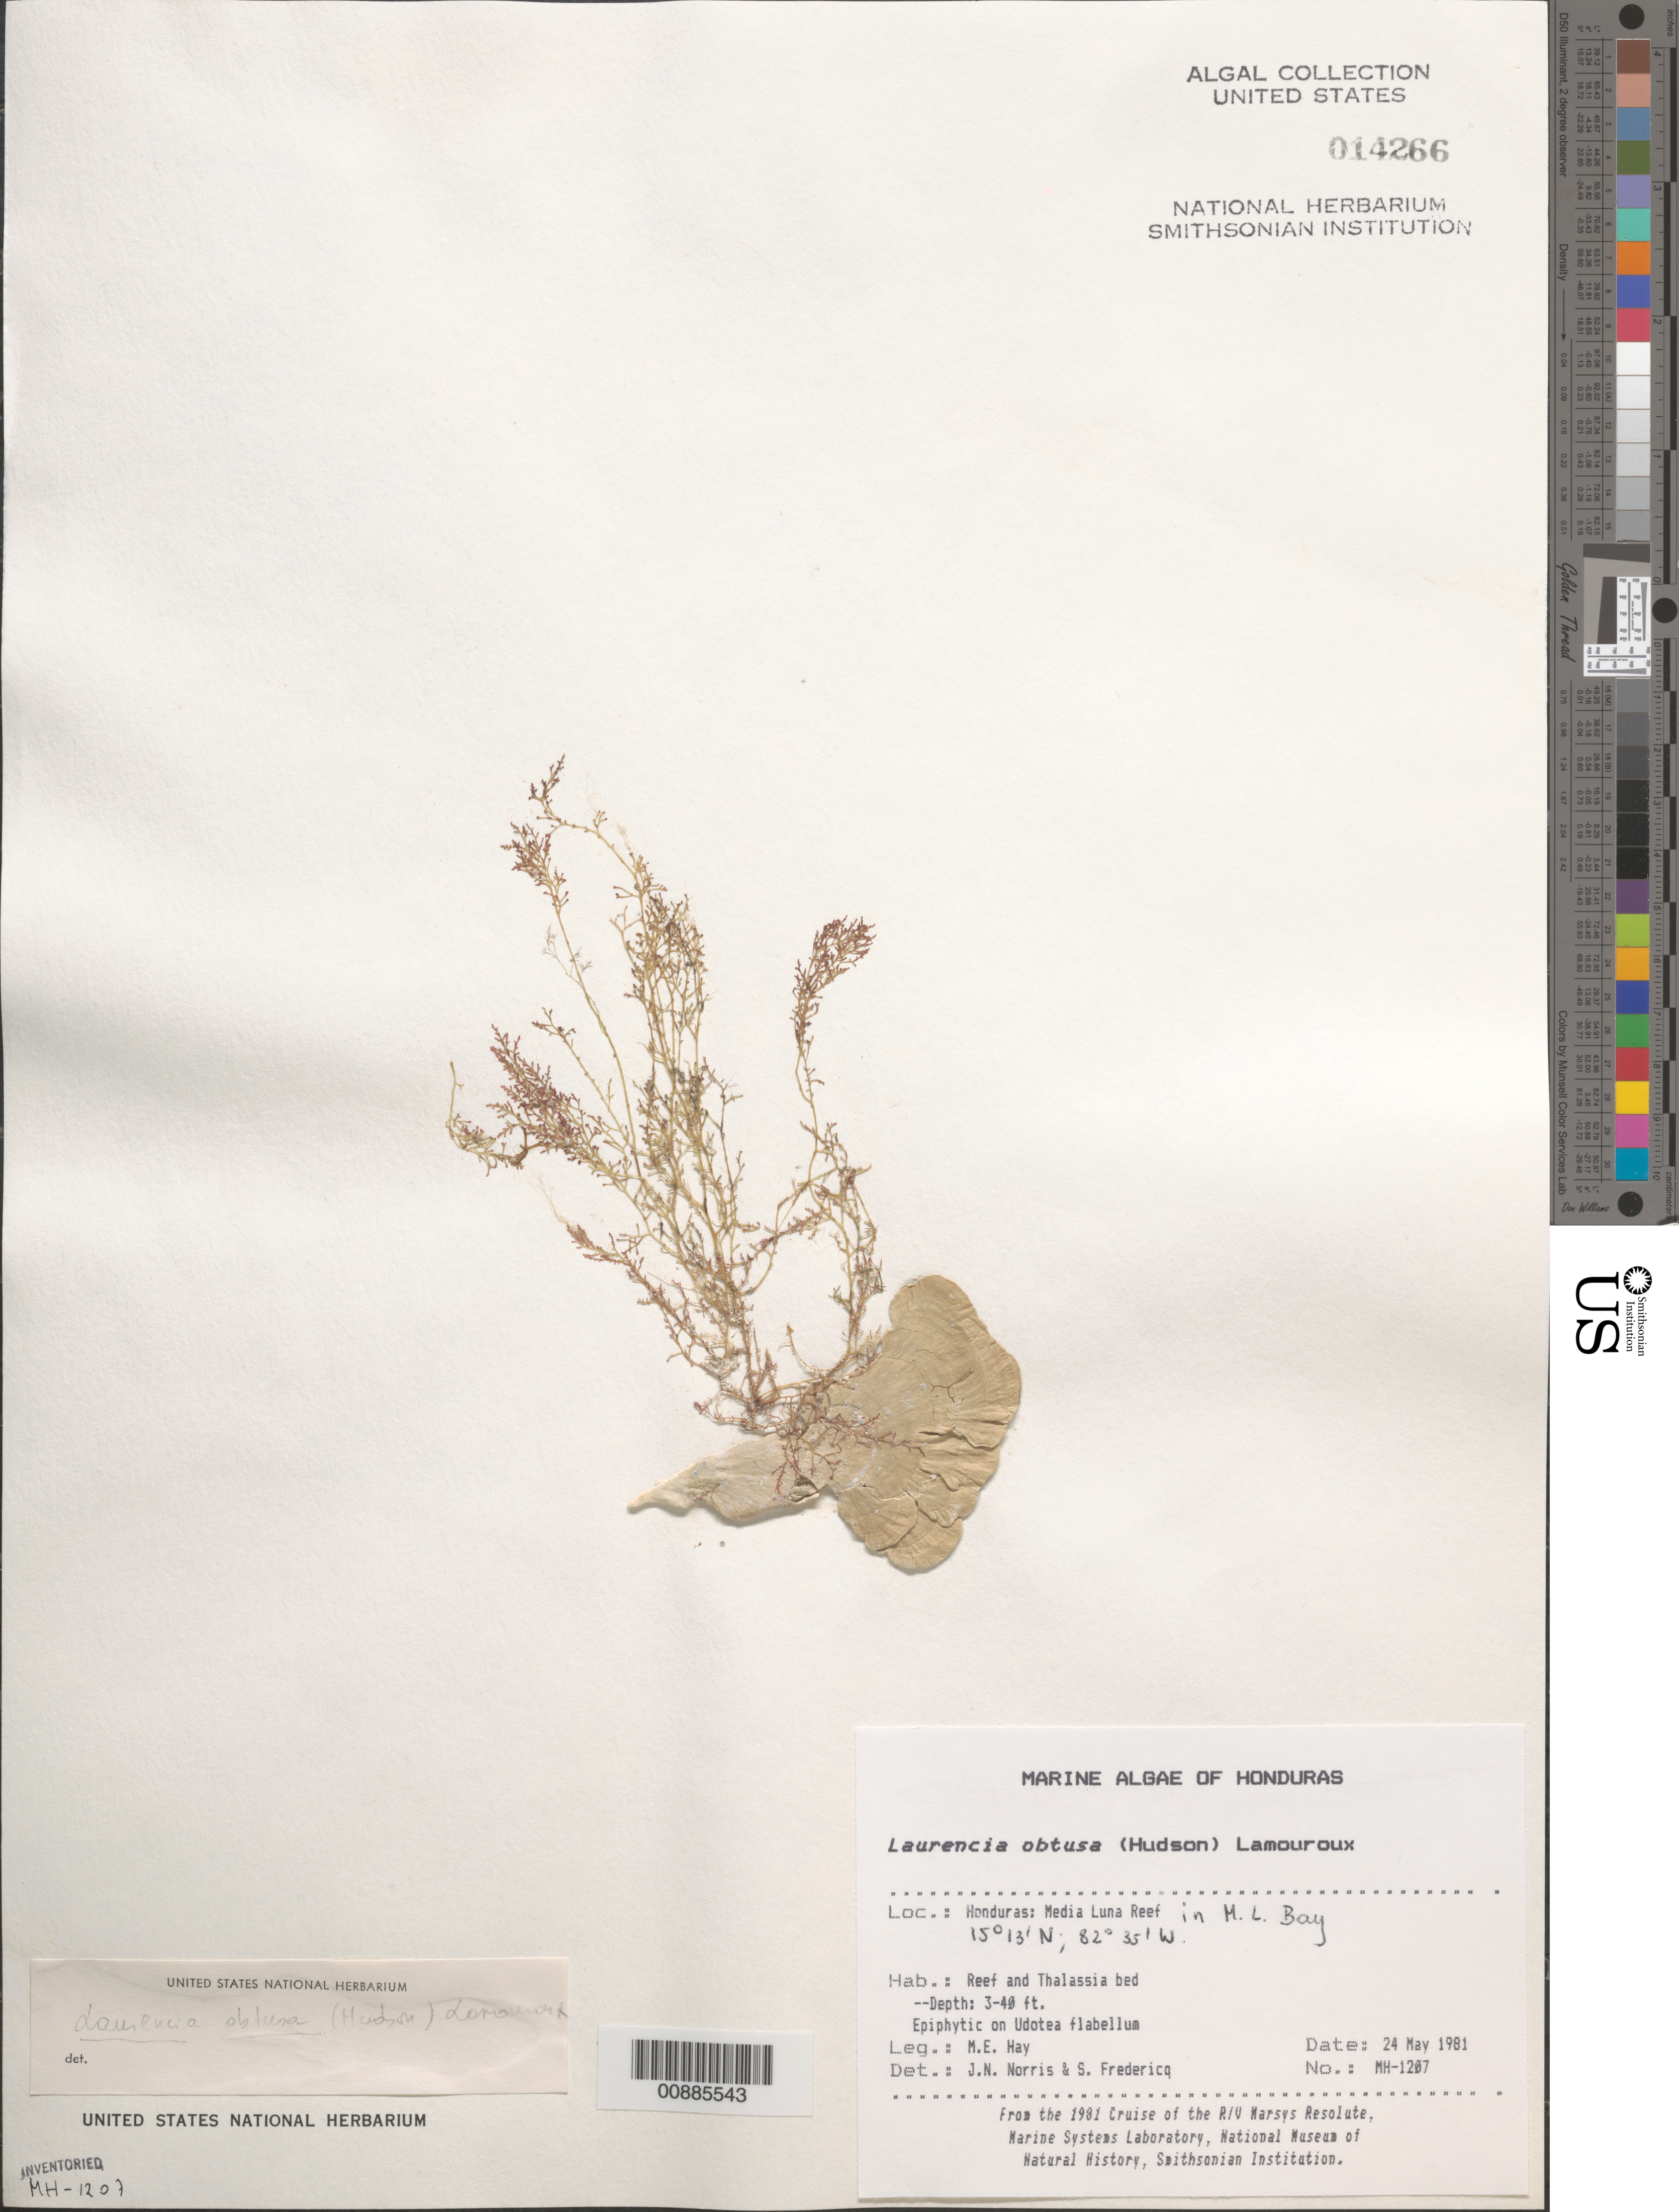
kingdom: Plantae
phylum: Rhodophyta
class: Florideophyceae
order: Ceramiales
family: Rhodomelaceae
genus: Laurencia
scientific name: Laurencia obtusa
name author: (Huds.) J.V.Lamouroux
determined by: Norris, J. N.; Fredericq, S.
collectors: M. E. Hay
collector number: MEH-1207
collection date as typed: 24 May 1981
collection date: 1981-05-24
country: Honduras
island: Media Luna Cay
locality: Media Luna Reef, Media Luna Bay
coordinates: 15 13' N, 82 35' W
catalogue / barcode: US 14266